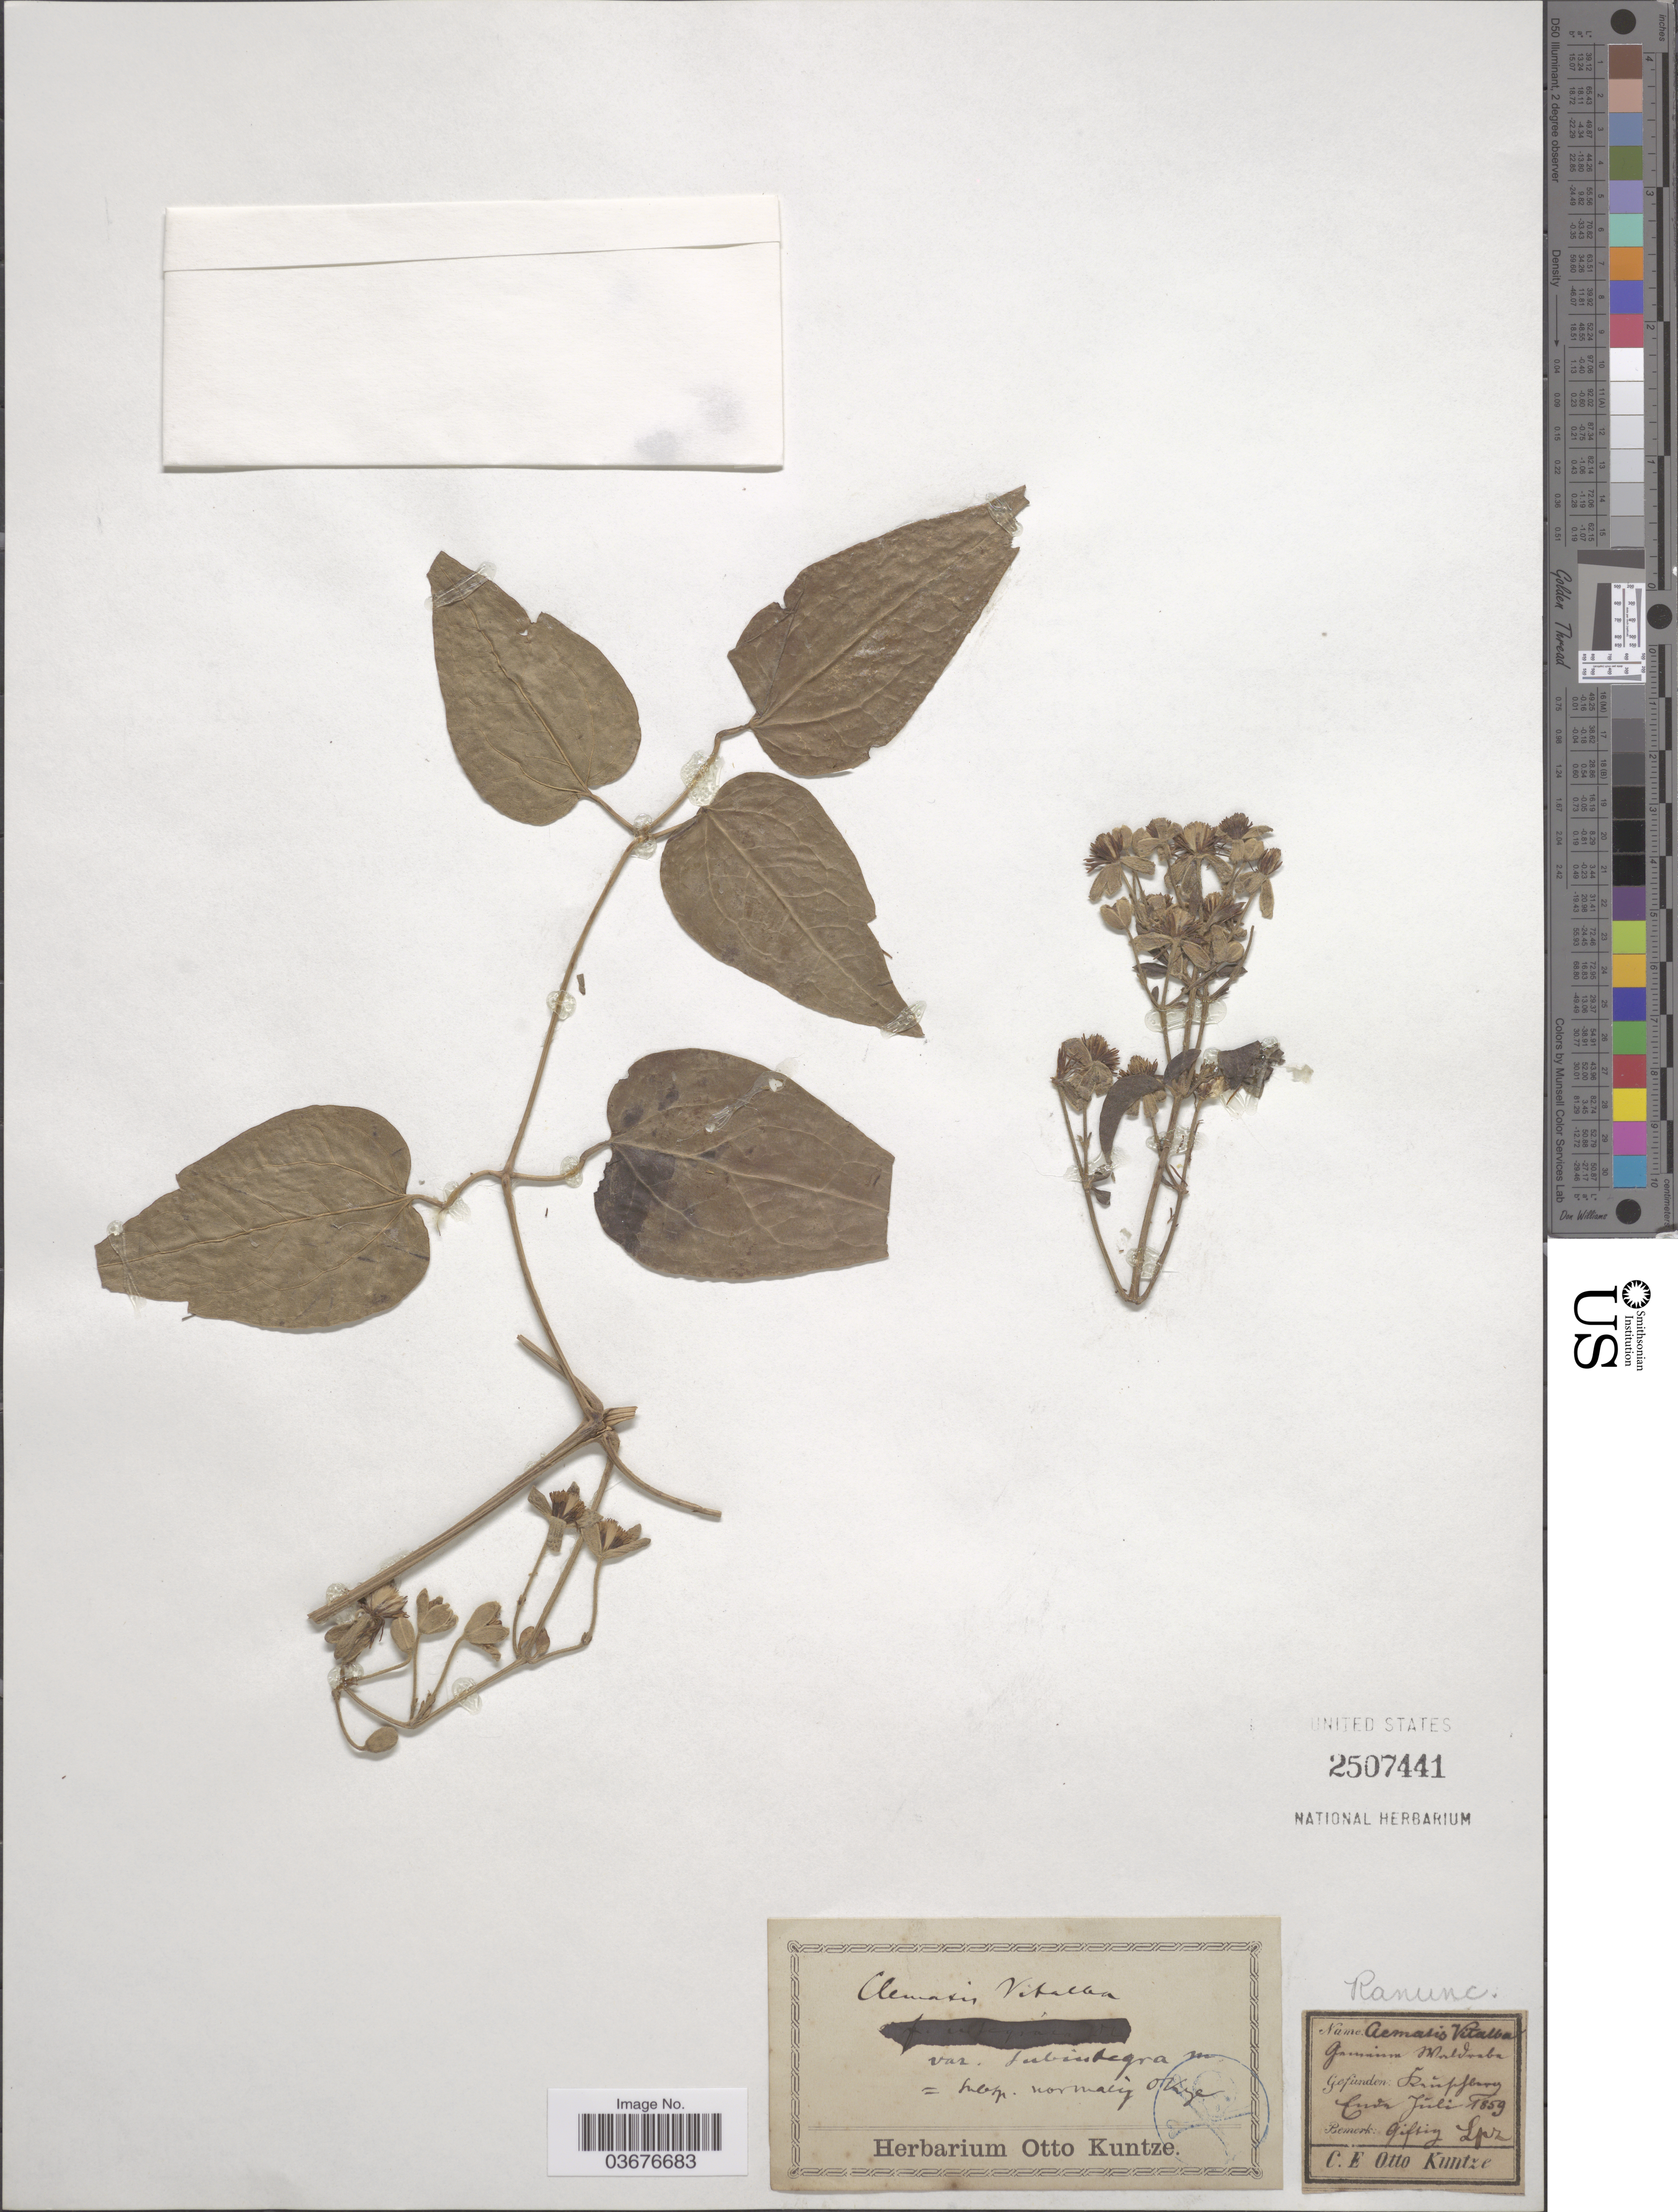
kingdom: Plantae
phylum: Tracheophyta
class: Magnoliopsida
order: Ranunculales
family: Ranunculaceae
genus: Clematis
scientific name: Clematis vitalba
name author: L.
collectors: C.E.O. Kuntze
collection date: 1859-07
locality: Rauflborg Cuva. [interpreted]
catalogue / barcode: US 2507441